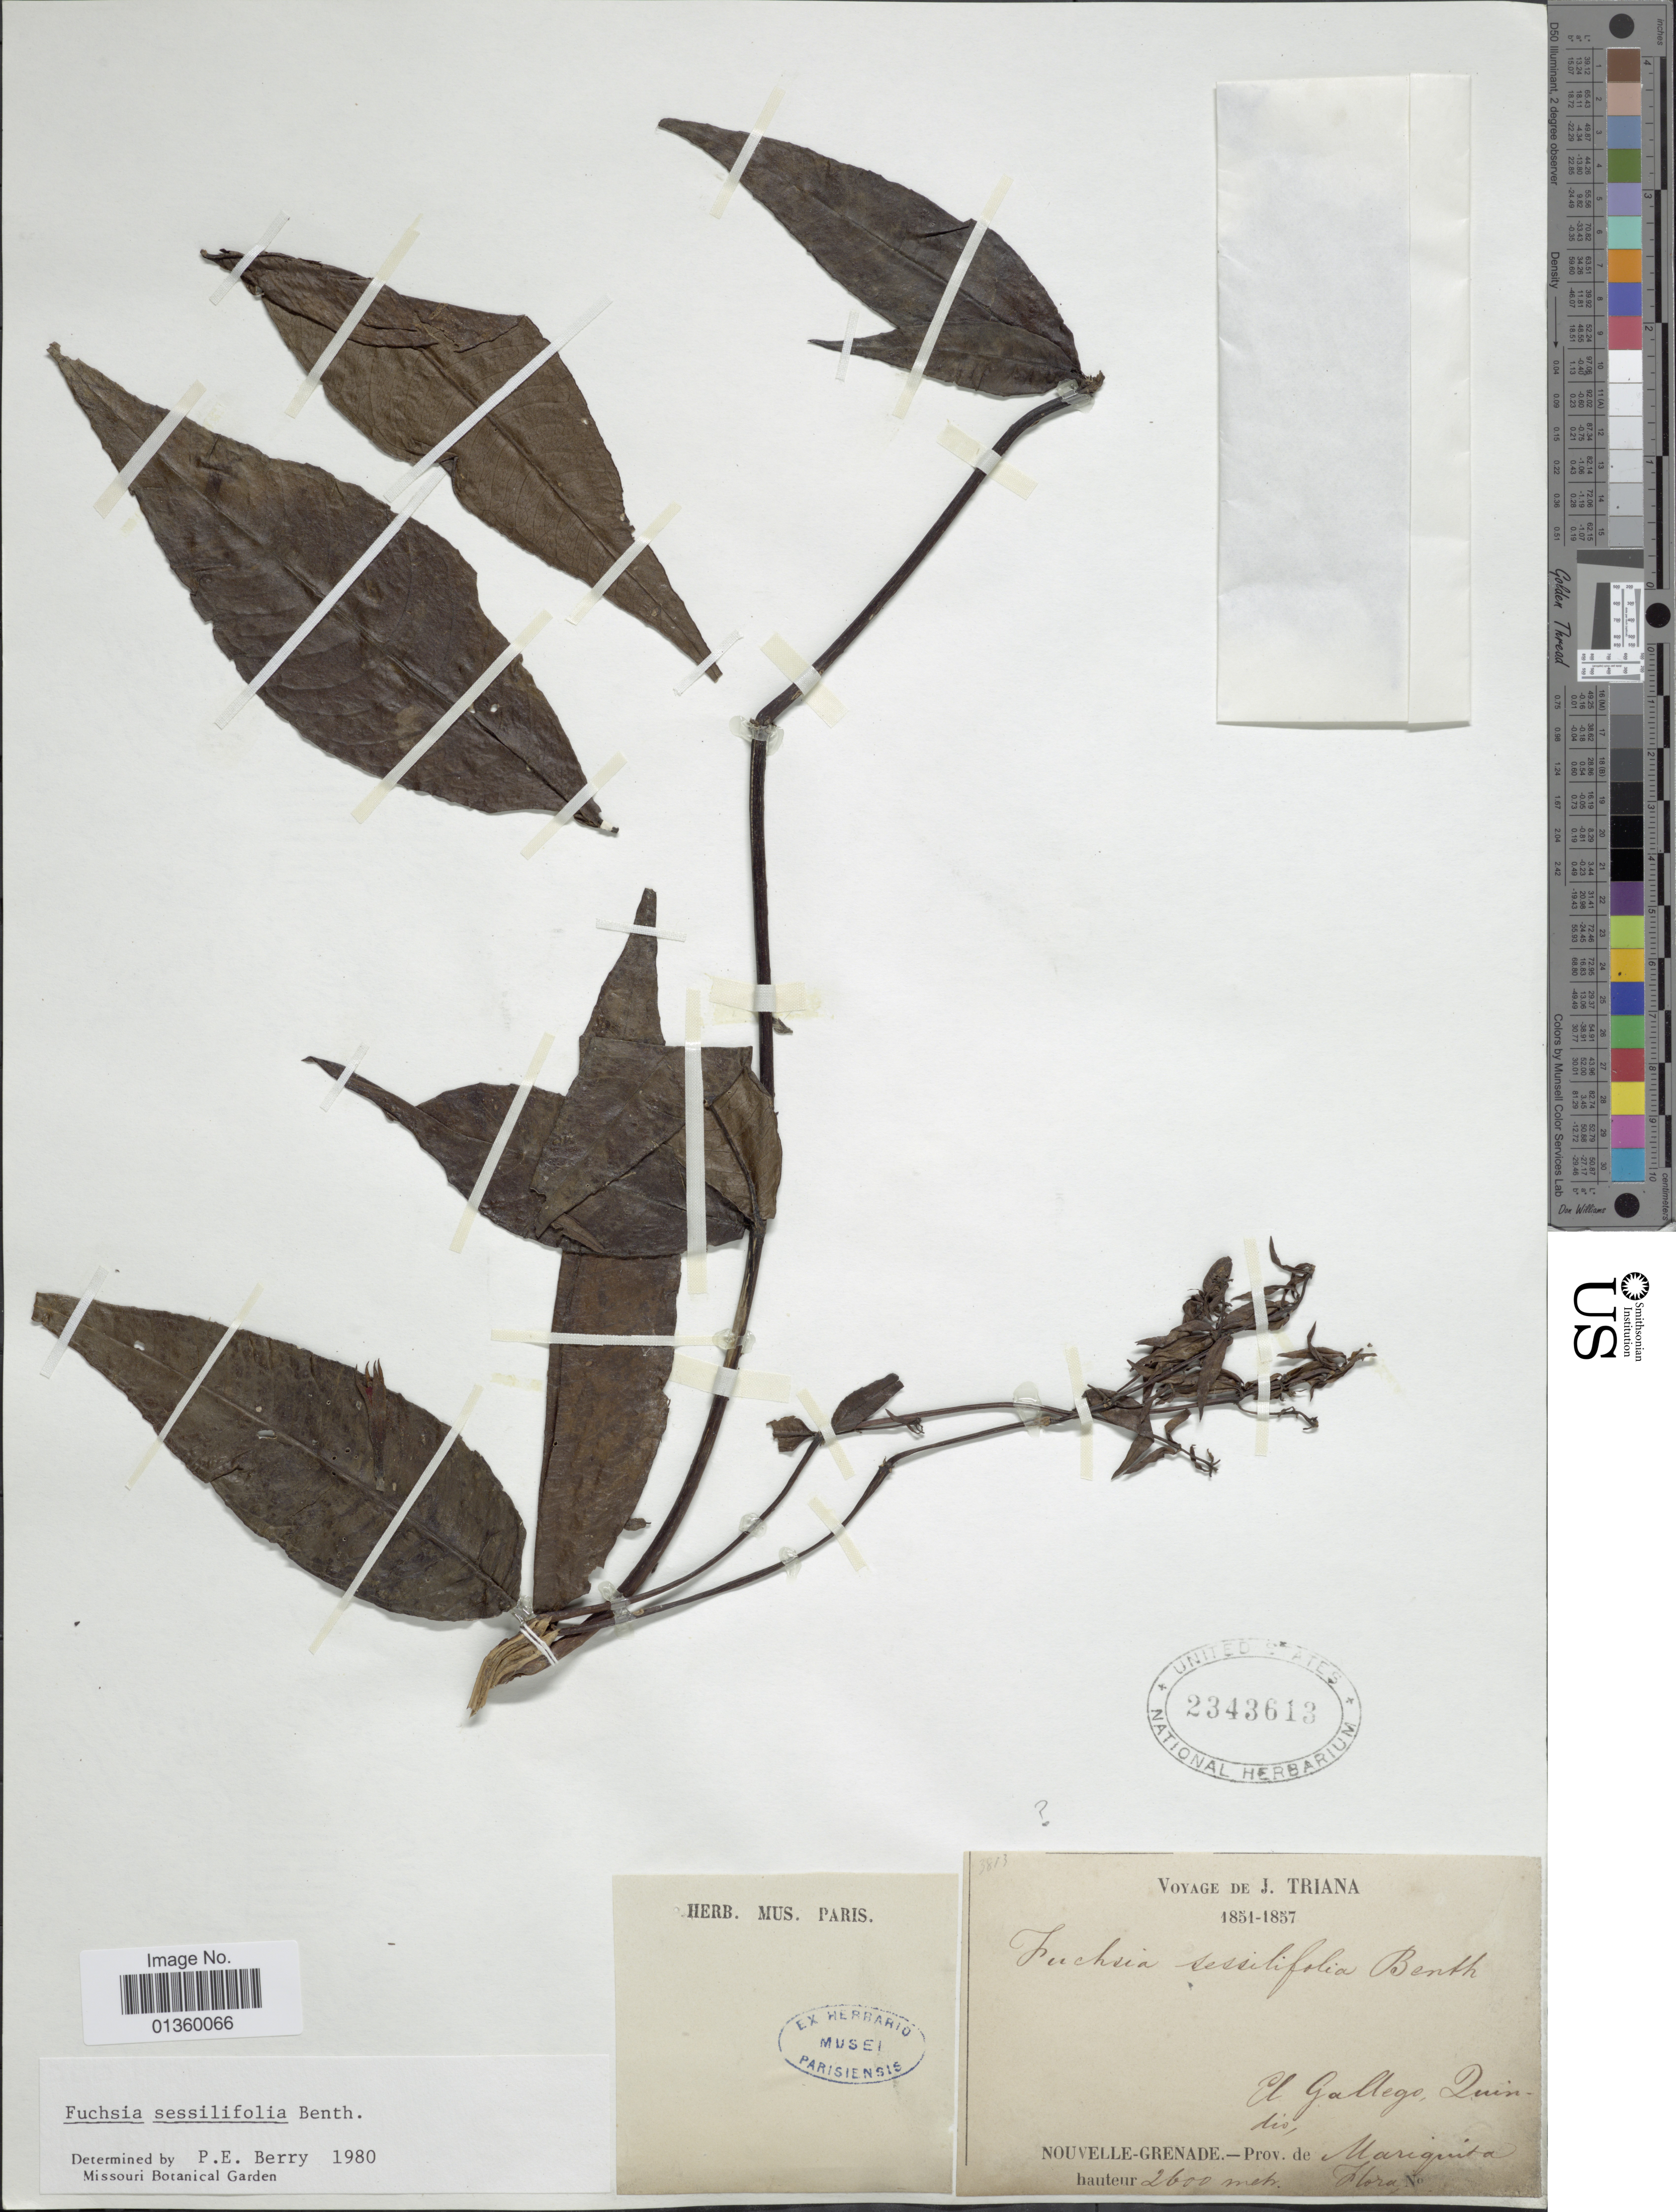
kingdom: Plantae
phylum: Tracheophyta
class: Magnoliopsida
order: Myrtales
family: Onagraceae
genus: Fuchsia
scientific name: Fuchsia sessilifolia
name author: Benth.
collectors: J. Triana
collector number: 3813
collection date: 1851/1857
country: Colombia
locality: Nouvelle-Grenade, Prov. de Mariquita, El Gallego, Quindio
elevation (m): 2600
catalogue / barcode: US 2343613